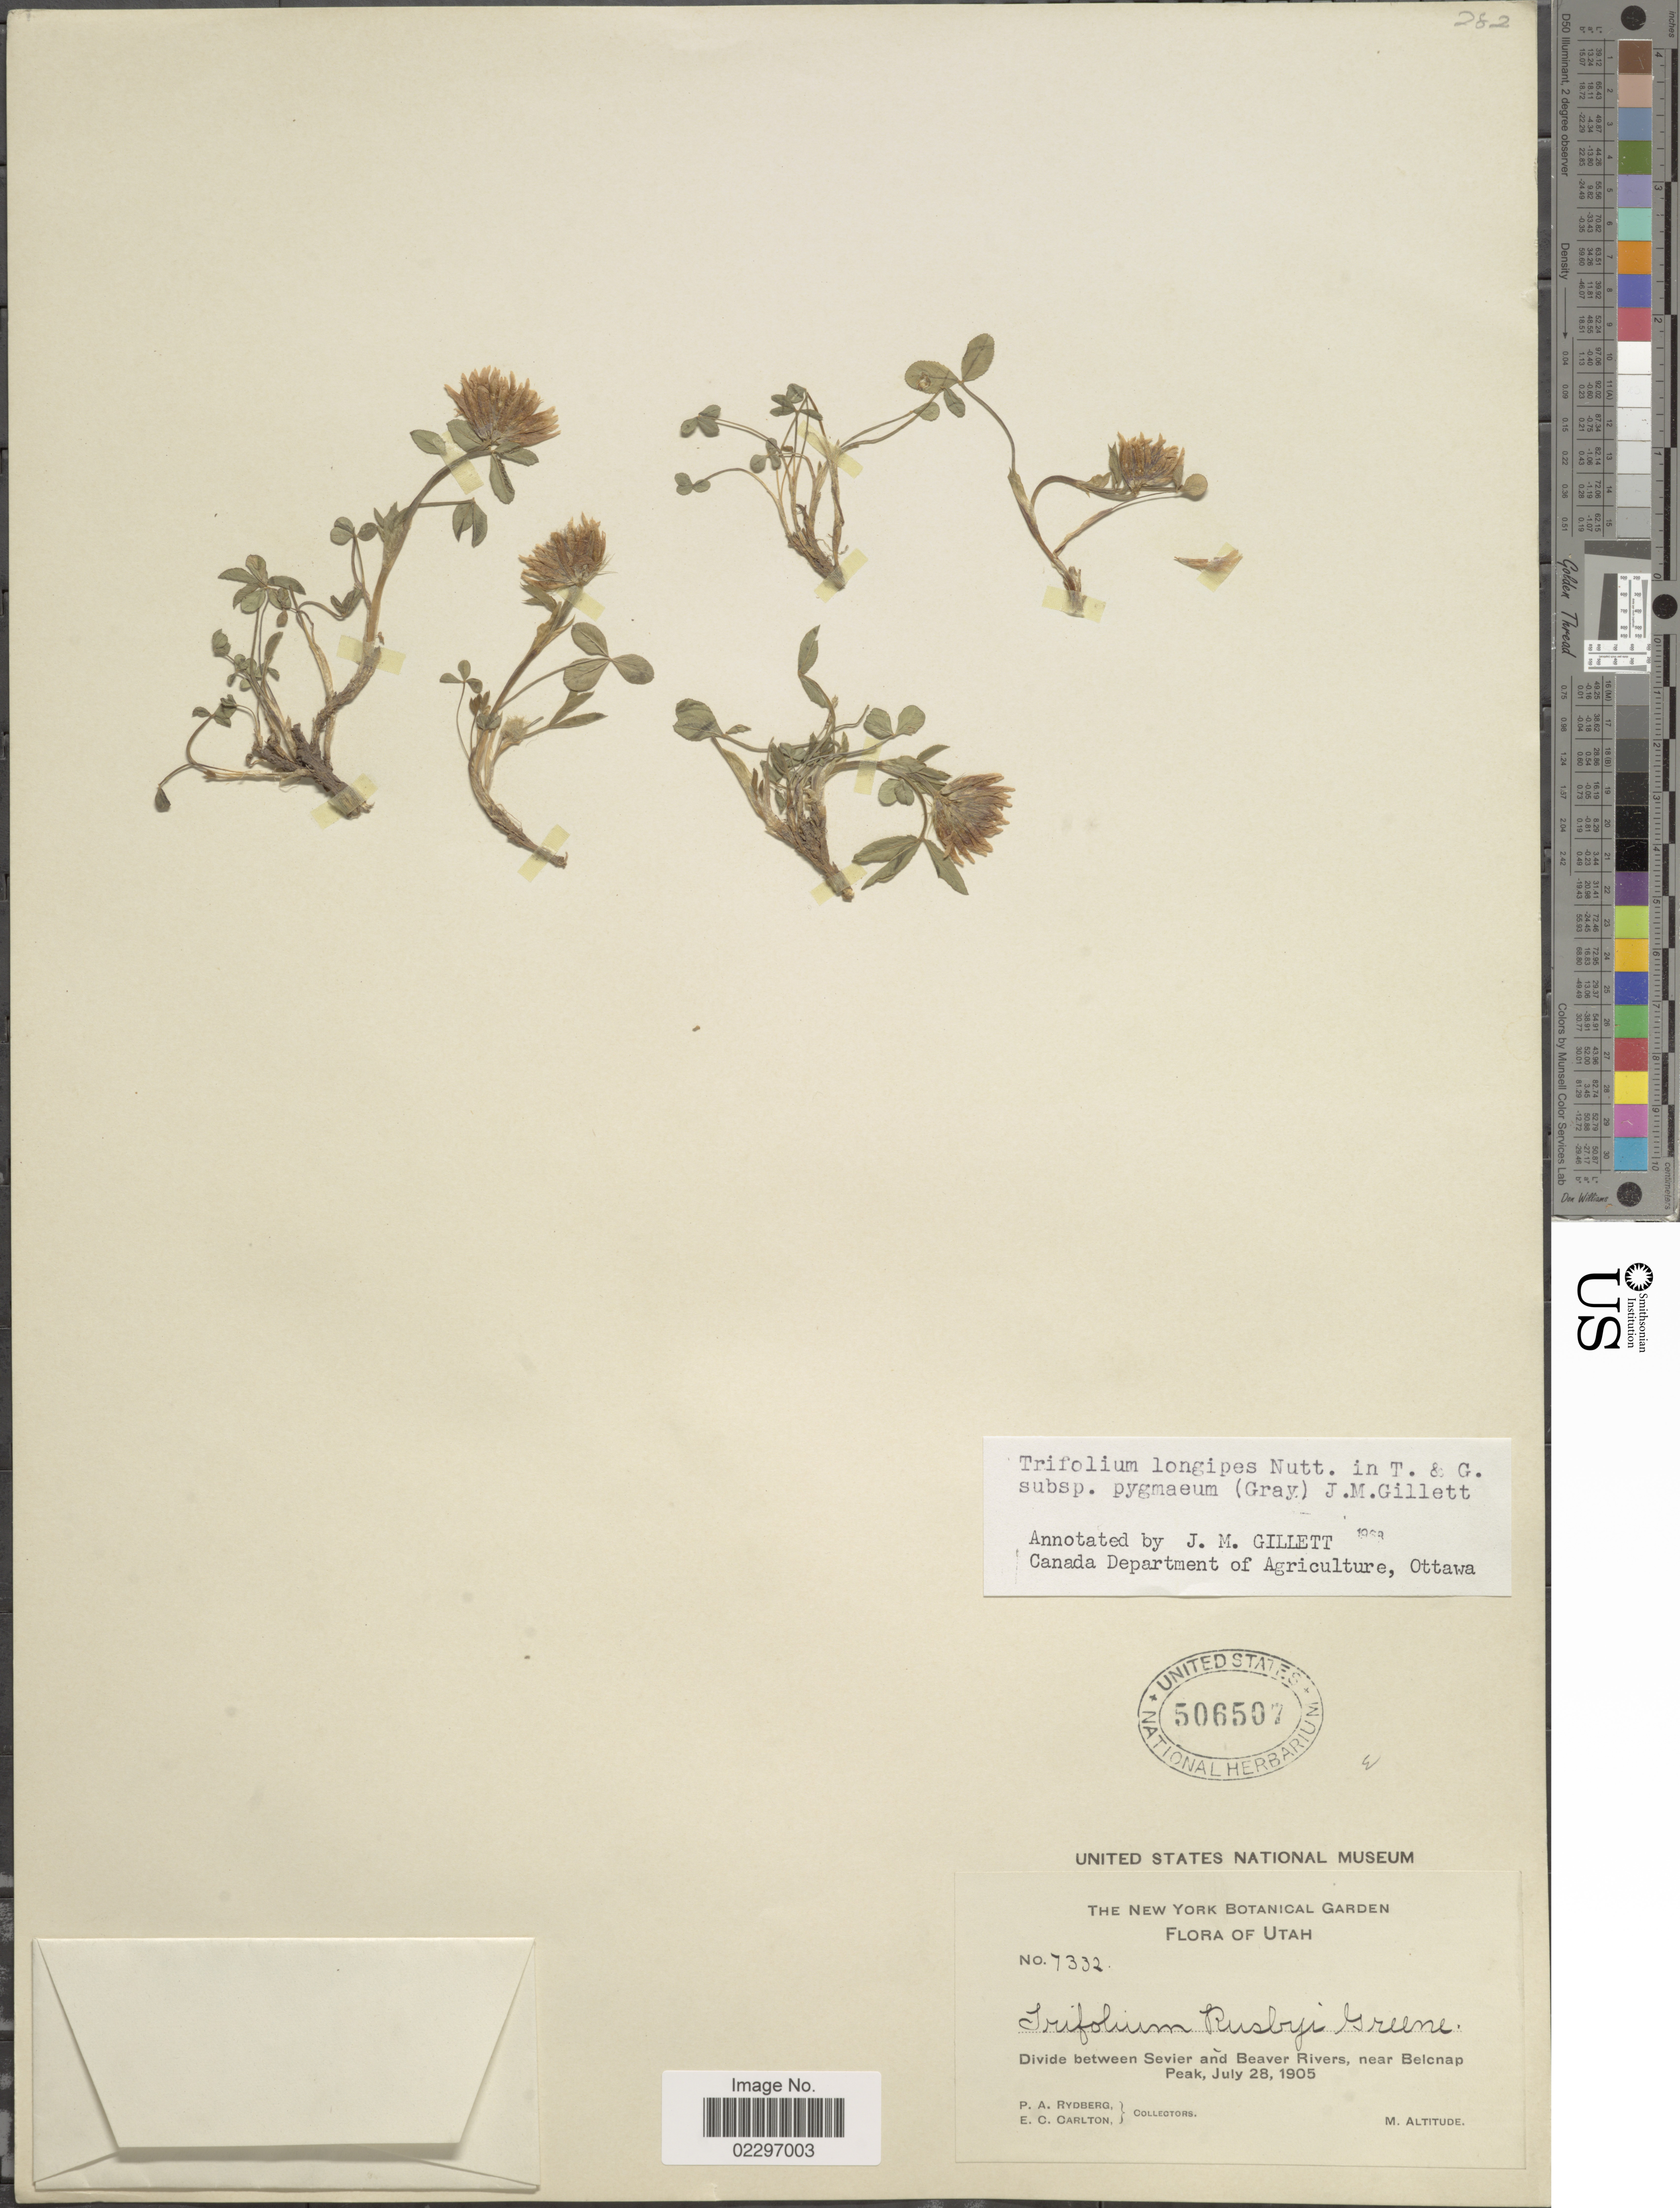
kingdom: Plantae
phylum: Tracheophyta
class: Magnoliopsida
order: Fabales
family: Fabaceae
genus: Trifolium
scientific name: Trifolium longipes var. pygmaeum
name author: A. Gray in Ives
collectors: P. A. Rydberg & E. Carlton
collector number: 7332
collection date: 1905-07-28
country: United States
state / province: Utah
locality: Divide between Sevier and beaver River, near Belcnap Peak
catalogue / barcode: US 506507